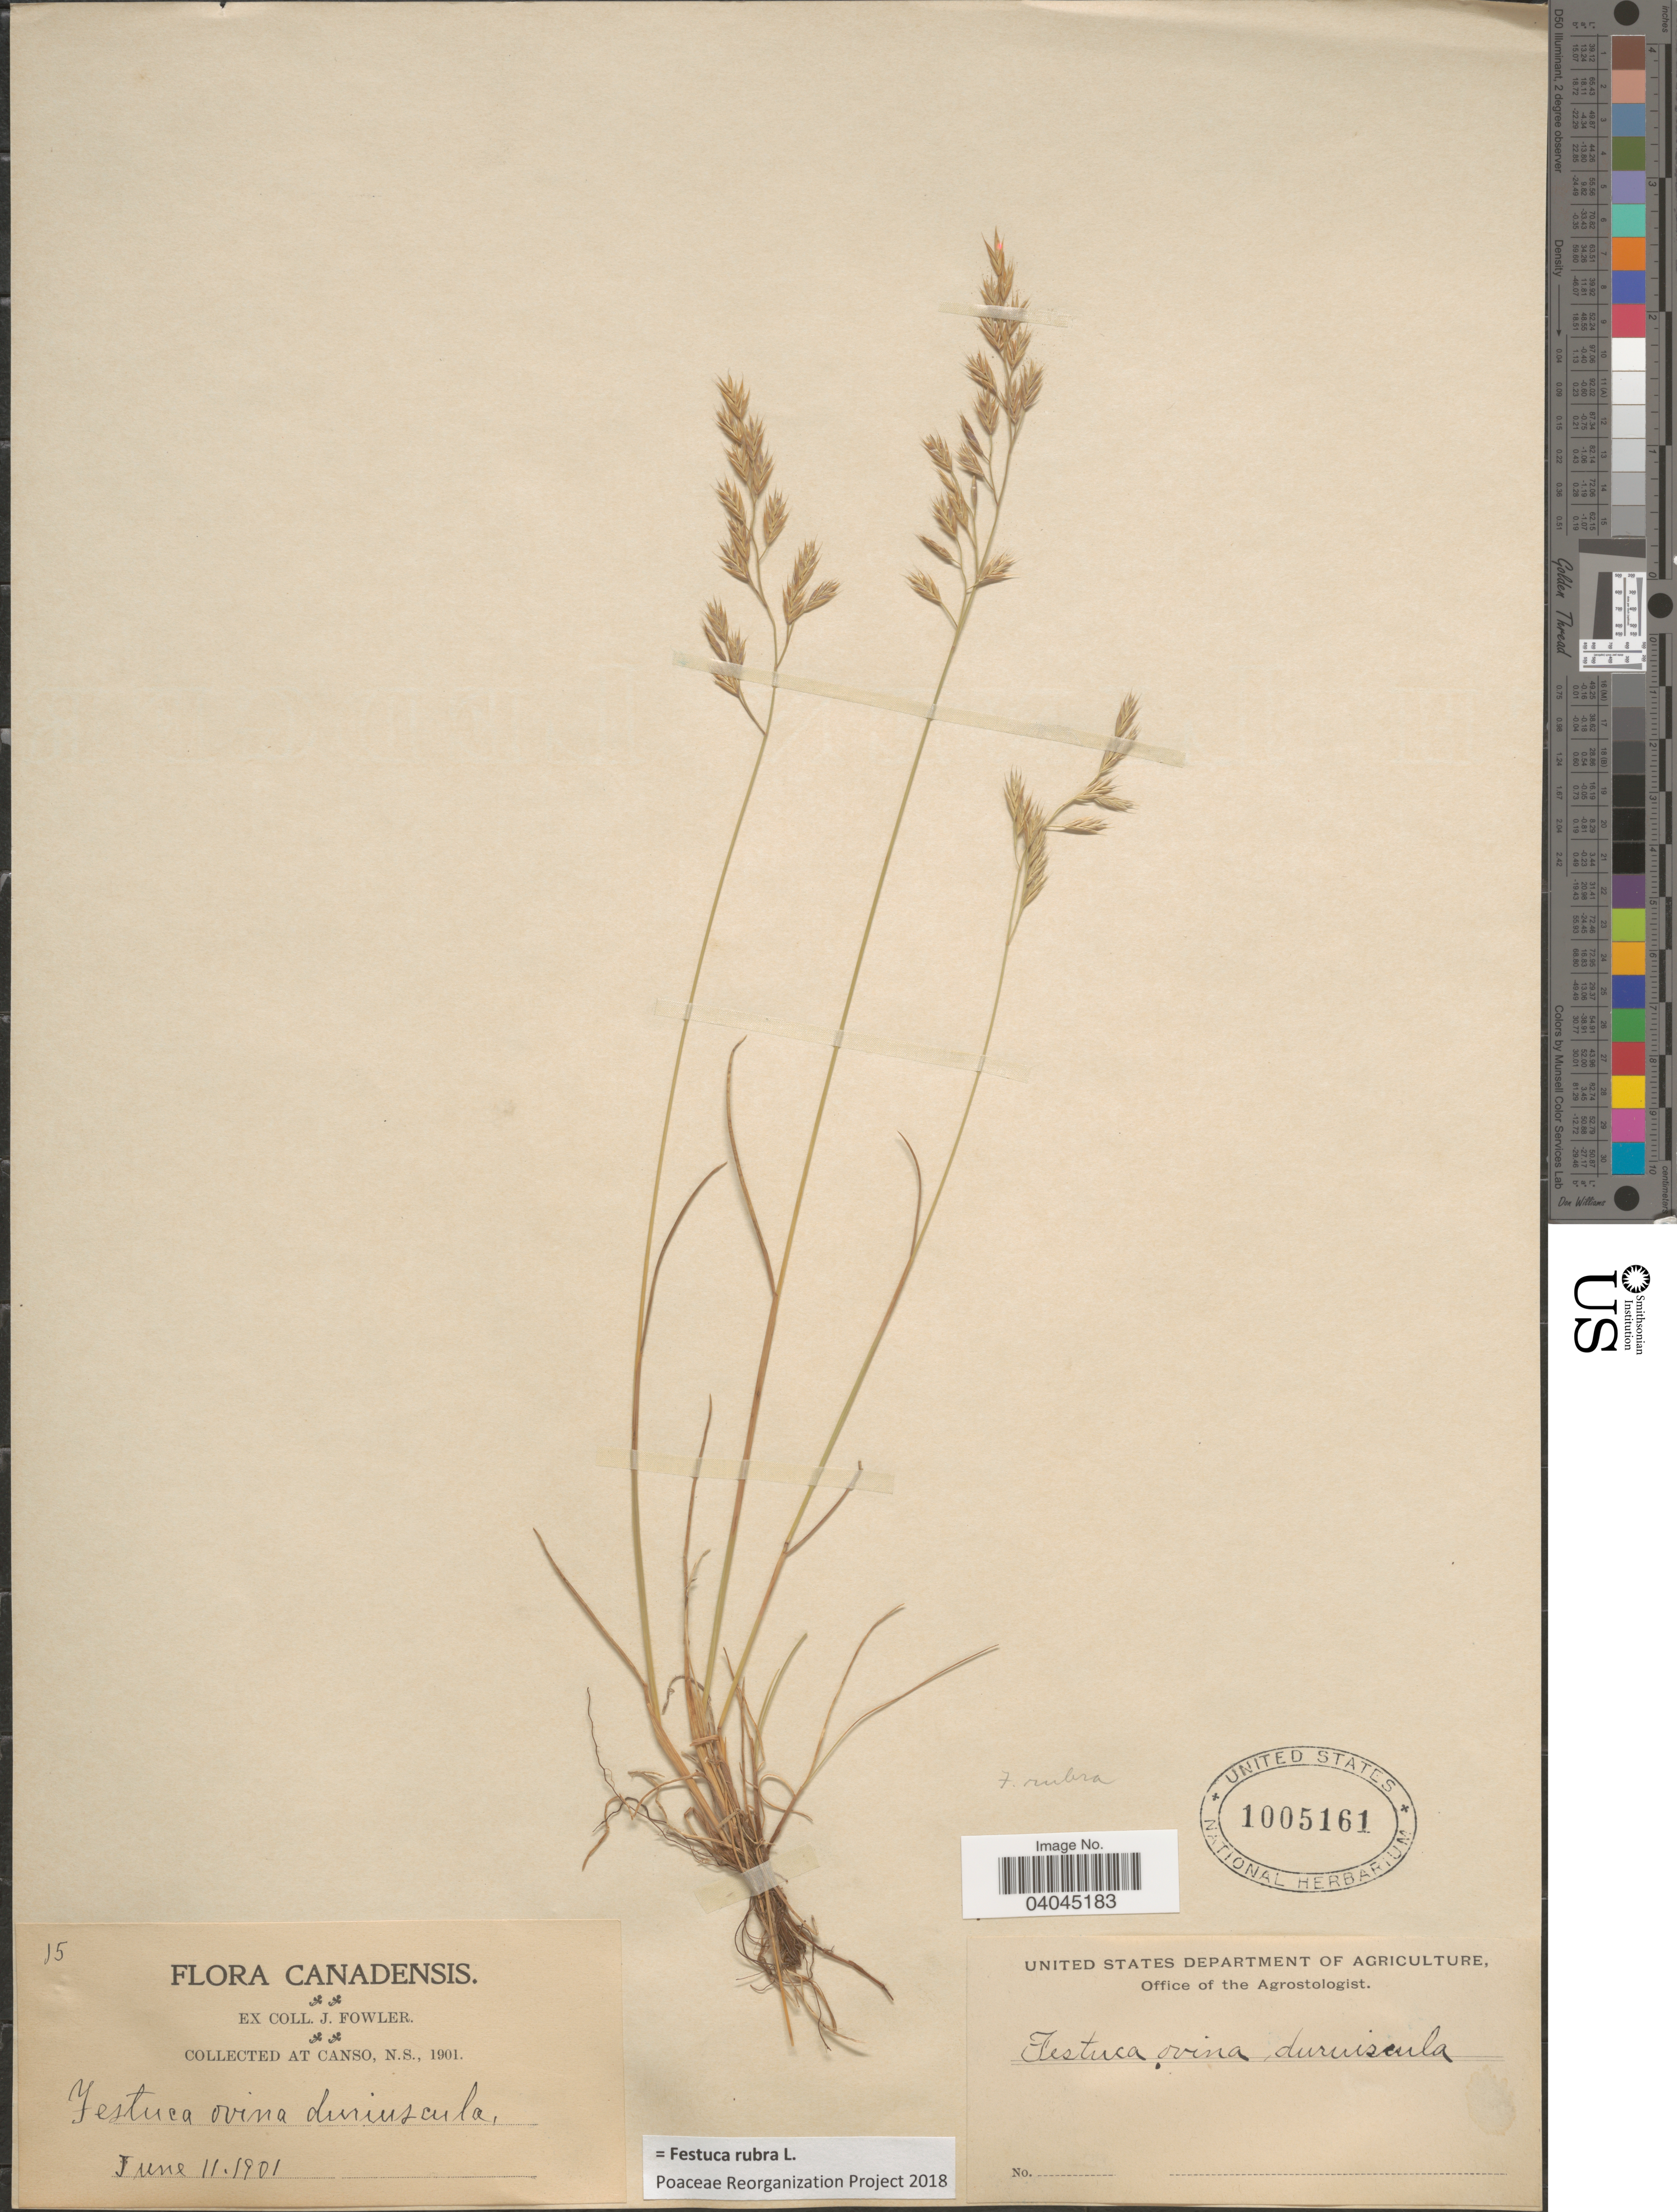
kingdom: Plantae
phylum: Tracheophyta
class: Liliopsida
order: Poales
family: Poaceae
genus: Festuca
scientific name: Festuca rubra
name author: L.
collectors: J. Fowler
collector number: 15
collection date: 1901-06-11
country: Canada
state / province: Nova Scotia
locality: At Canso.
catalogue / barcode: US 1005161